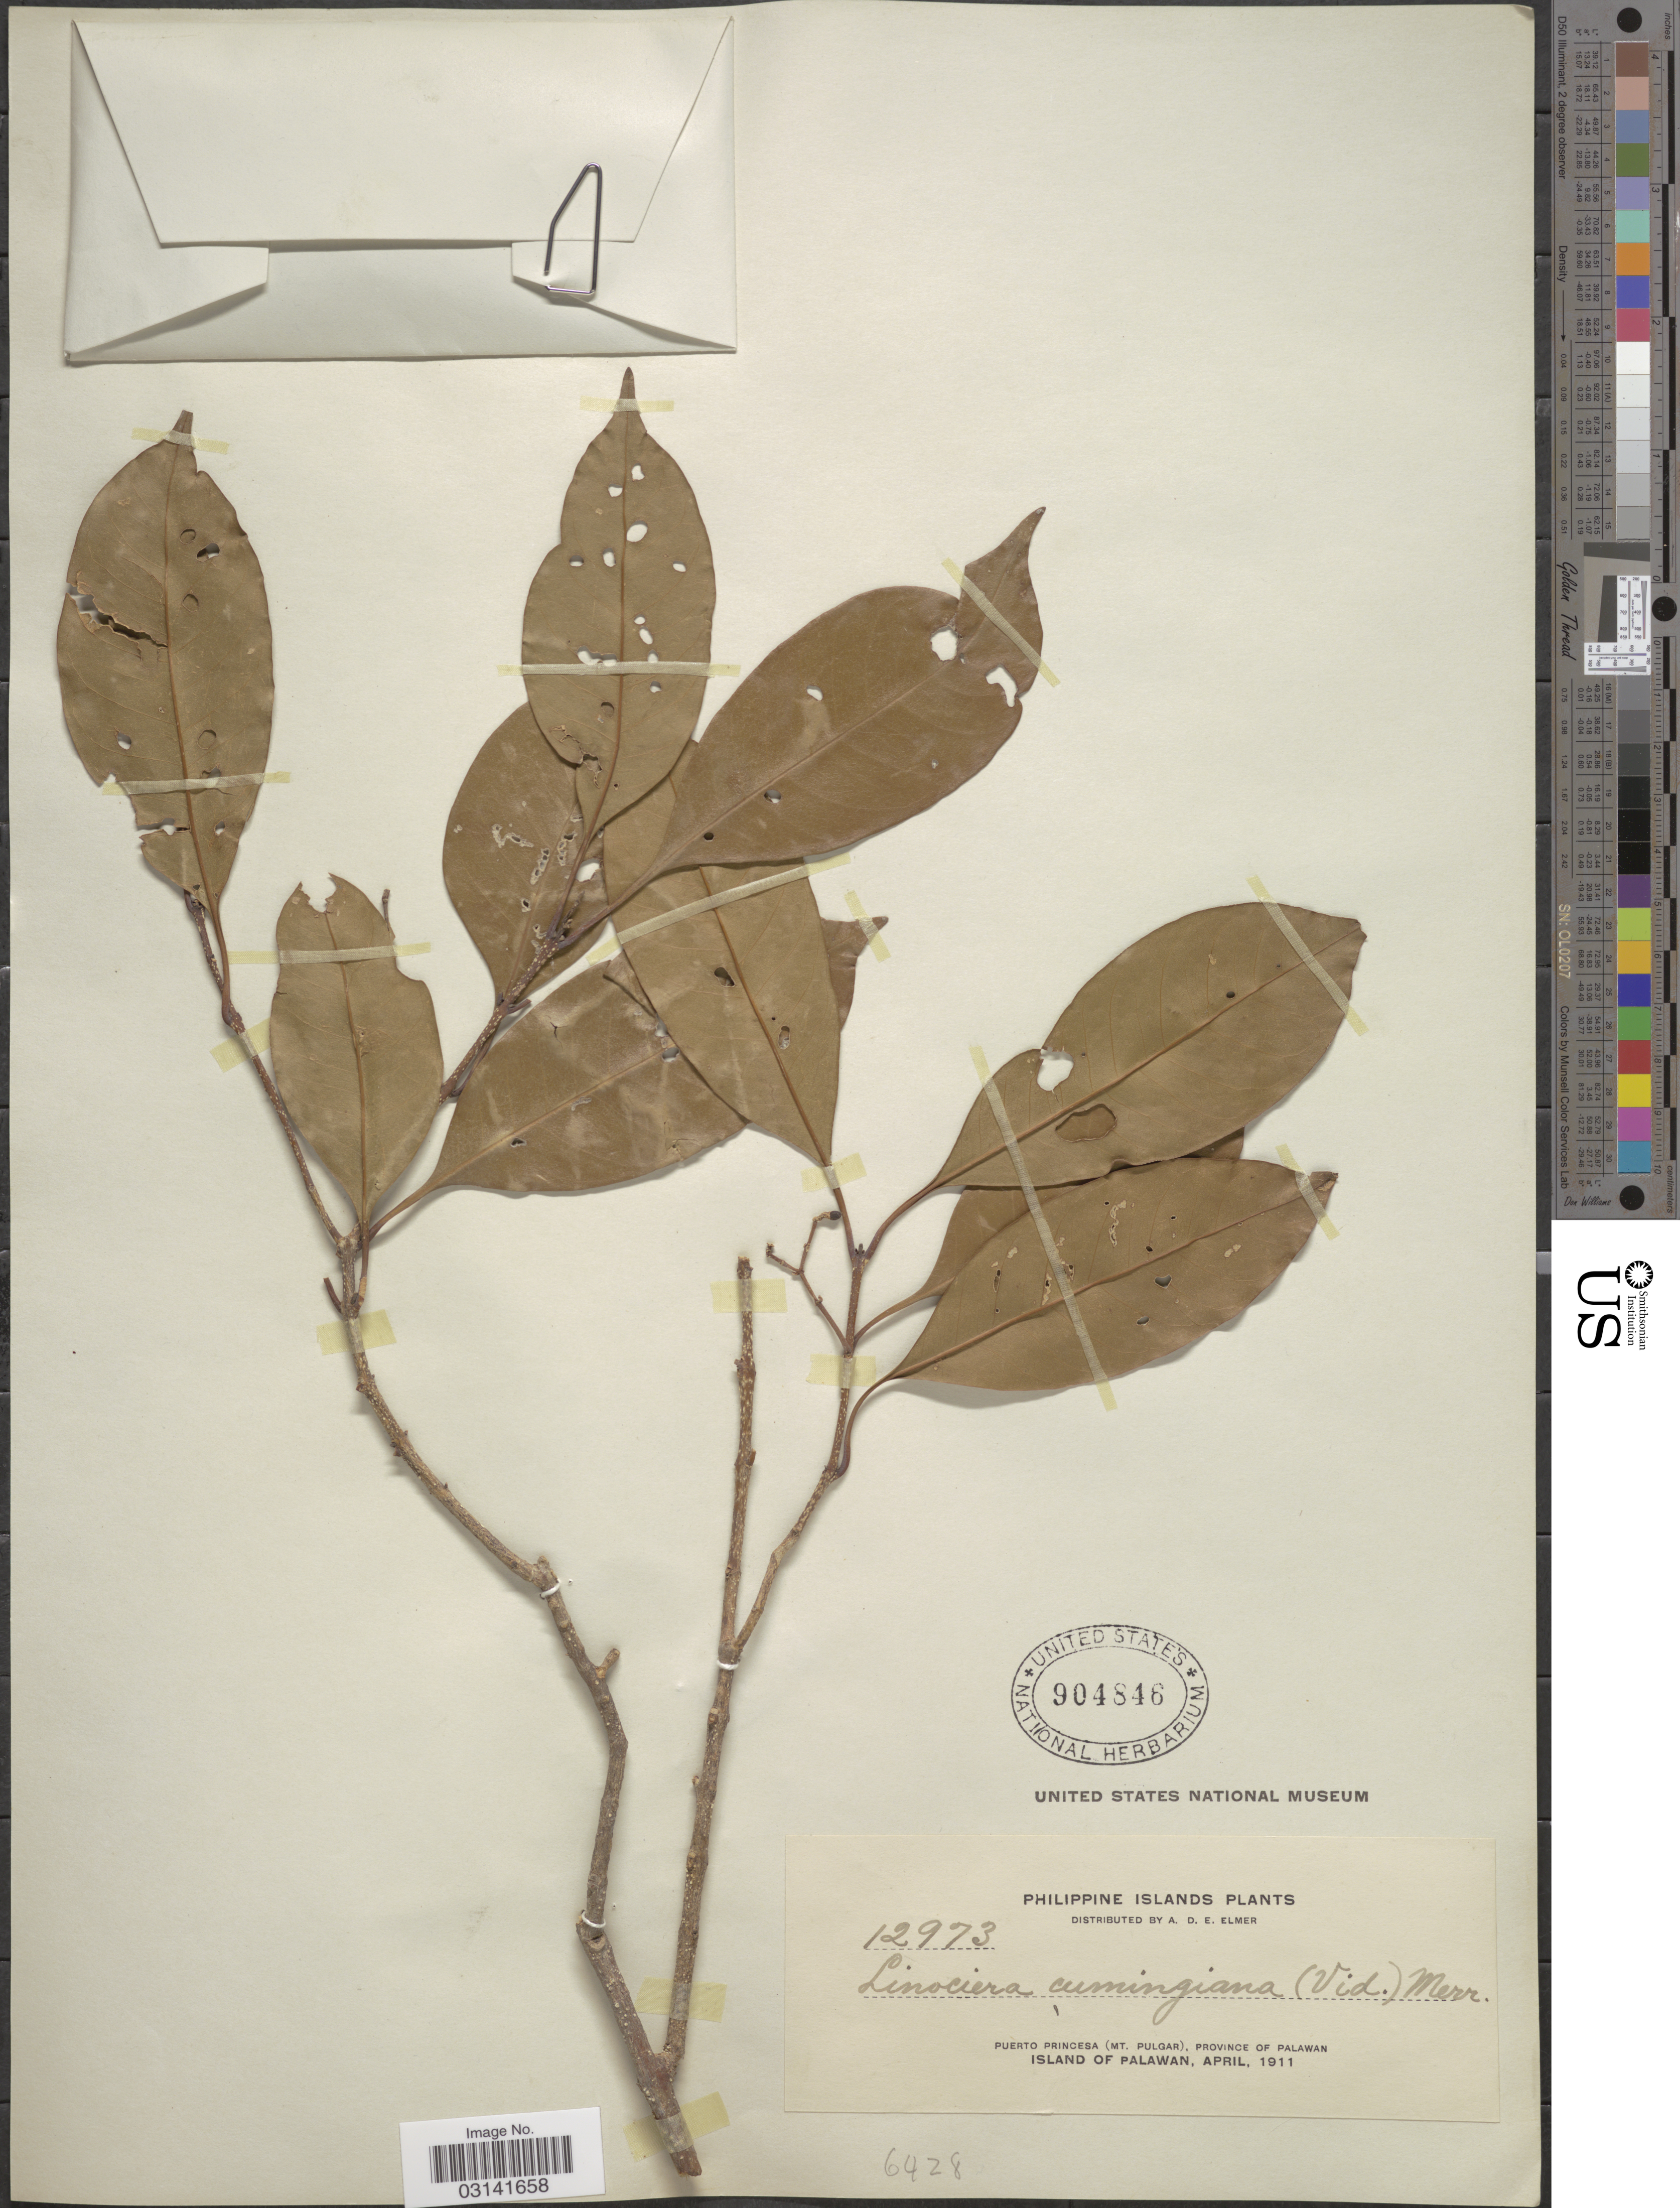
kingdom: Plantae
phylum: Tracheophyta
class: Magnoliopsida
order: Lamiales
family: Oleaceae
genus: Chionanthus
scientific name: Chionanthus ramiflorus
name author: Roxb.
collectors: A. D. E. Elmer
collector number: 12973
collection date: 1911-04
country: Philippines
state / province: Mimaropa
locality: Puerto Princesa (Mt. Pulgar), Province of Palawan. Island of Palawan.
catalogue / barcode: US 904846